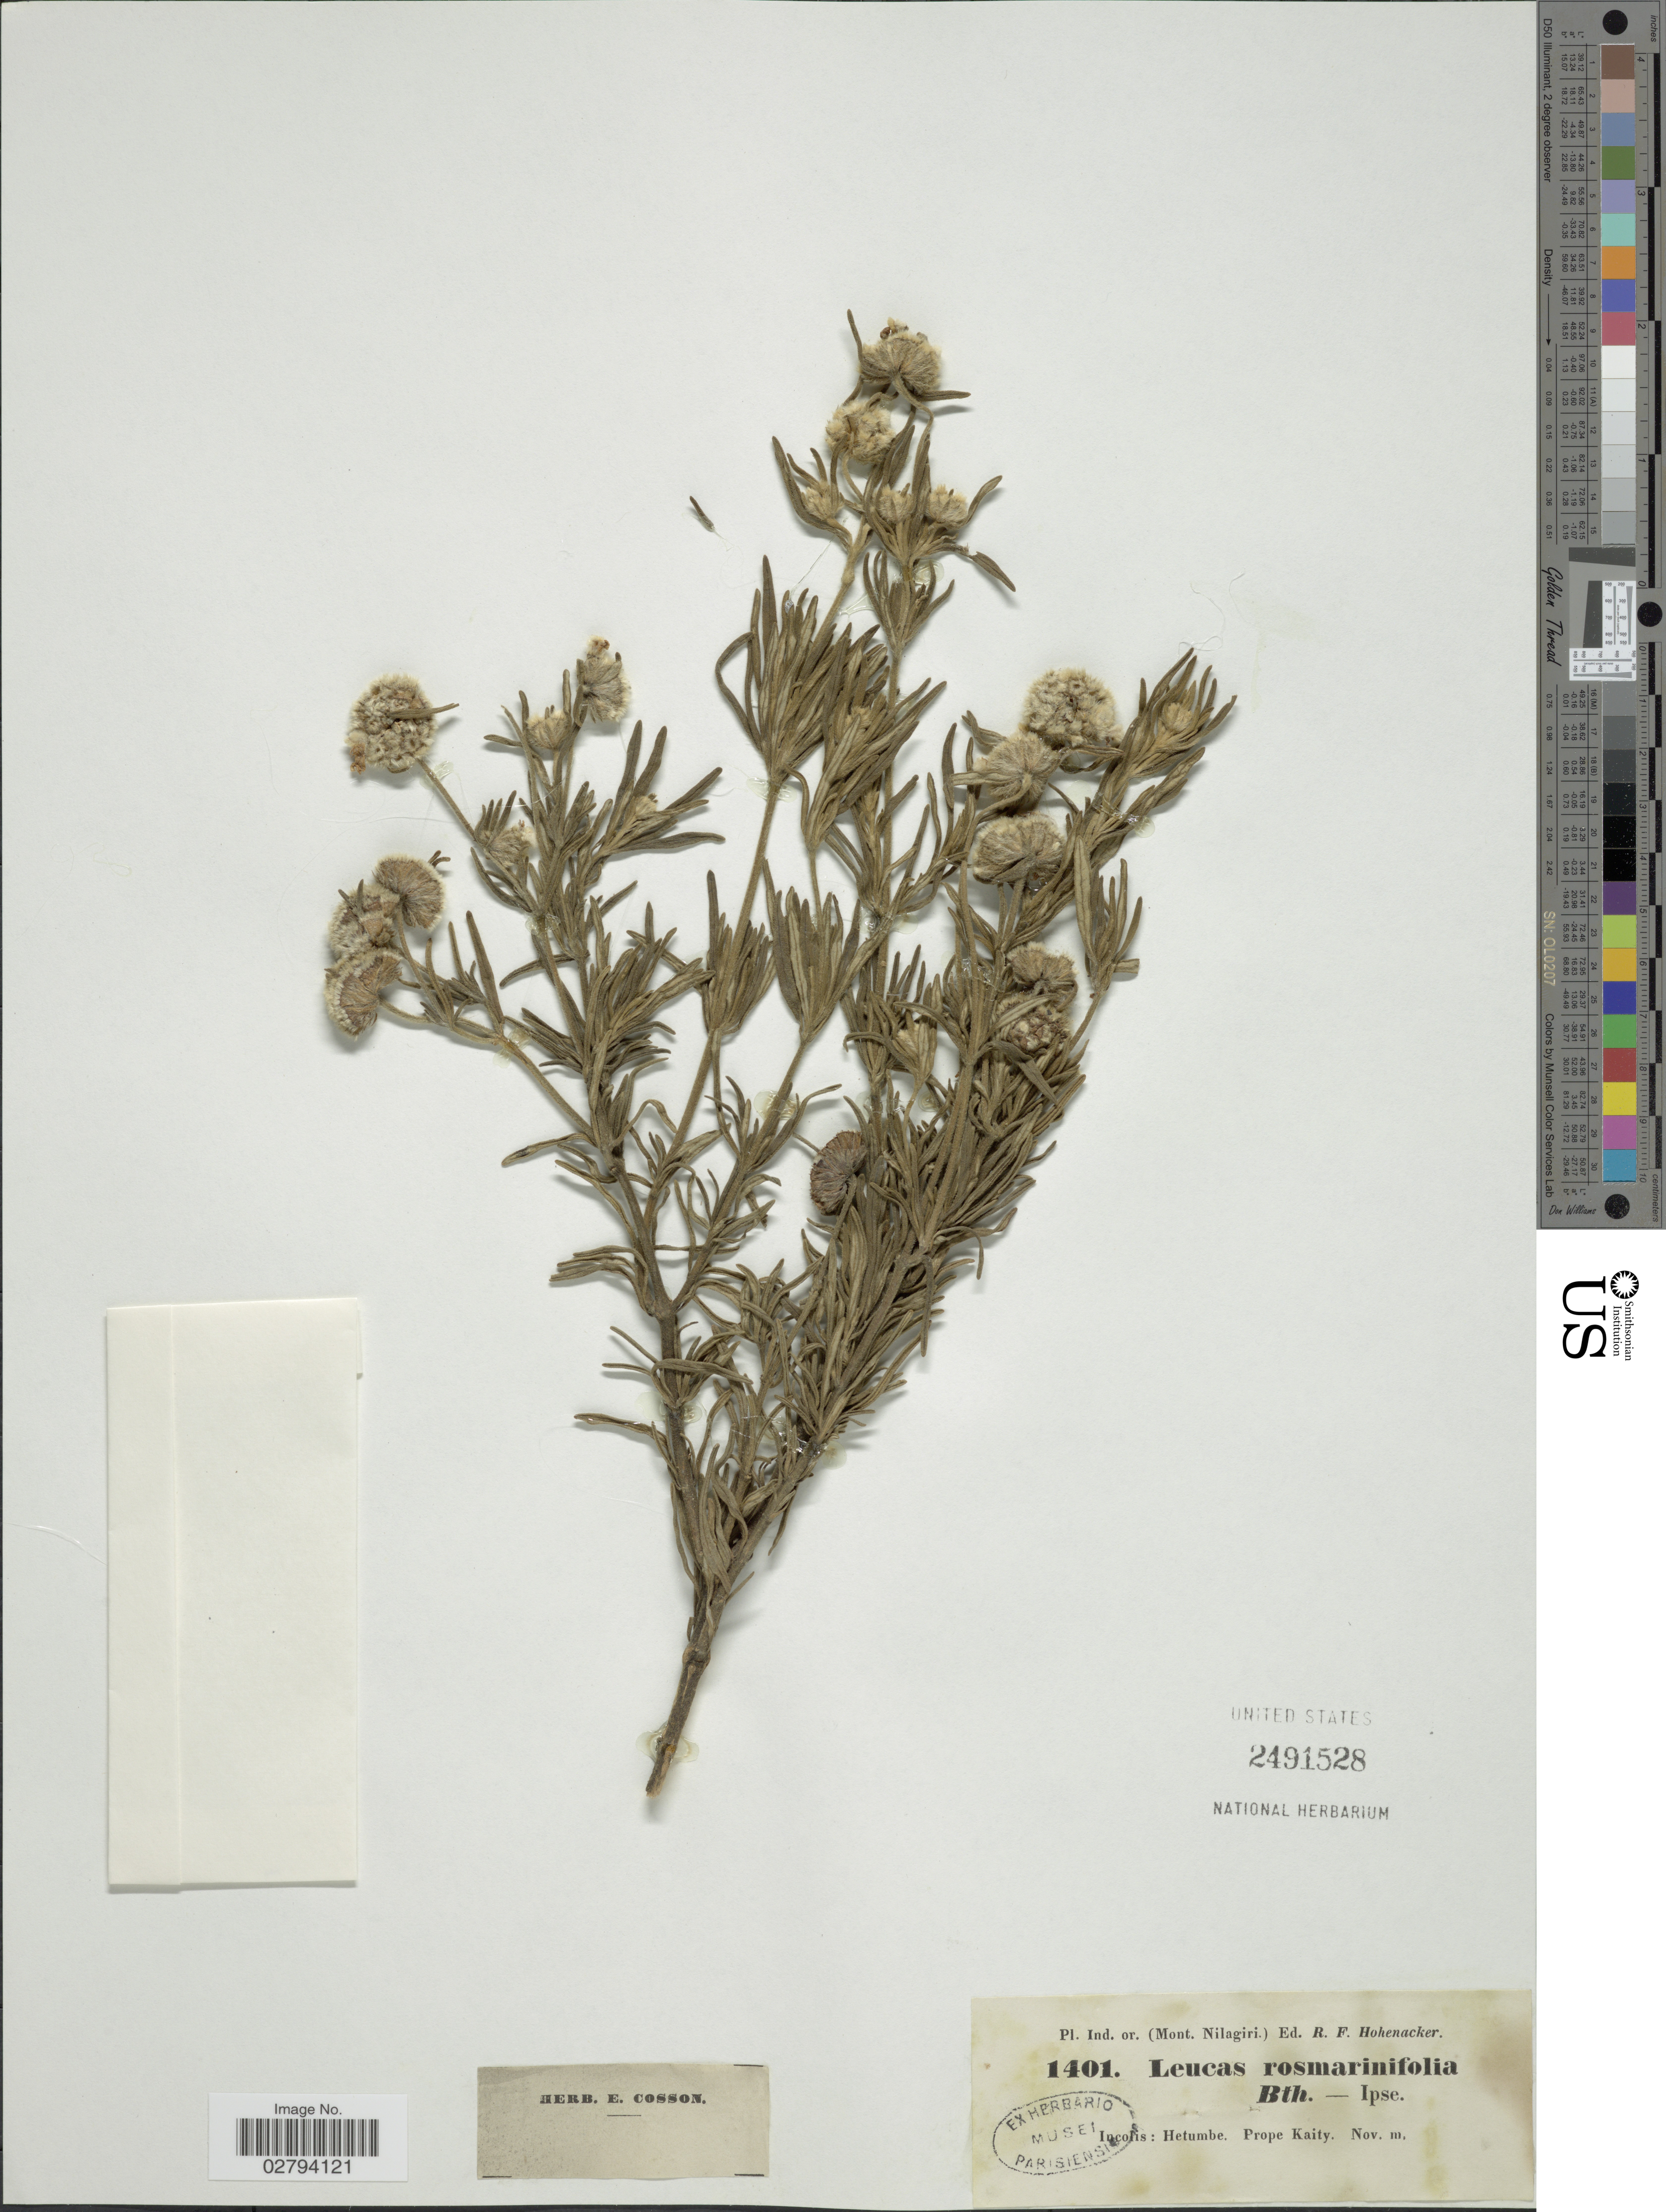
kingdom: Plantae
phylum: Tracheophyta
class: Magnoliopsida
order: Lamiales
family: Lamiaceae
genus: Leucas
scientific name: Leucas rosmarinifolia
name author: Benth.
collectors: R. F. Hohenacker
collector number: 1401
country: India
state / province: Tamil Nadu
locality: Incolis: Hetumbe, Prope Kaity. Ind or. (Mont. Nilagiri)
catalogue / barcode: US 2491528